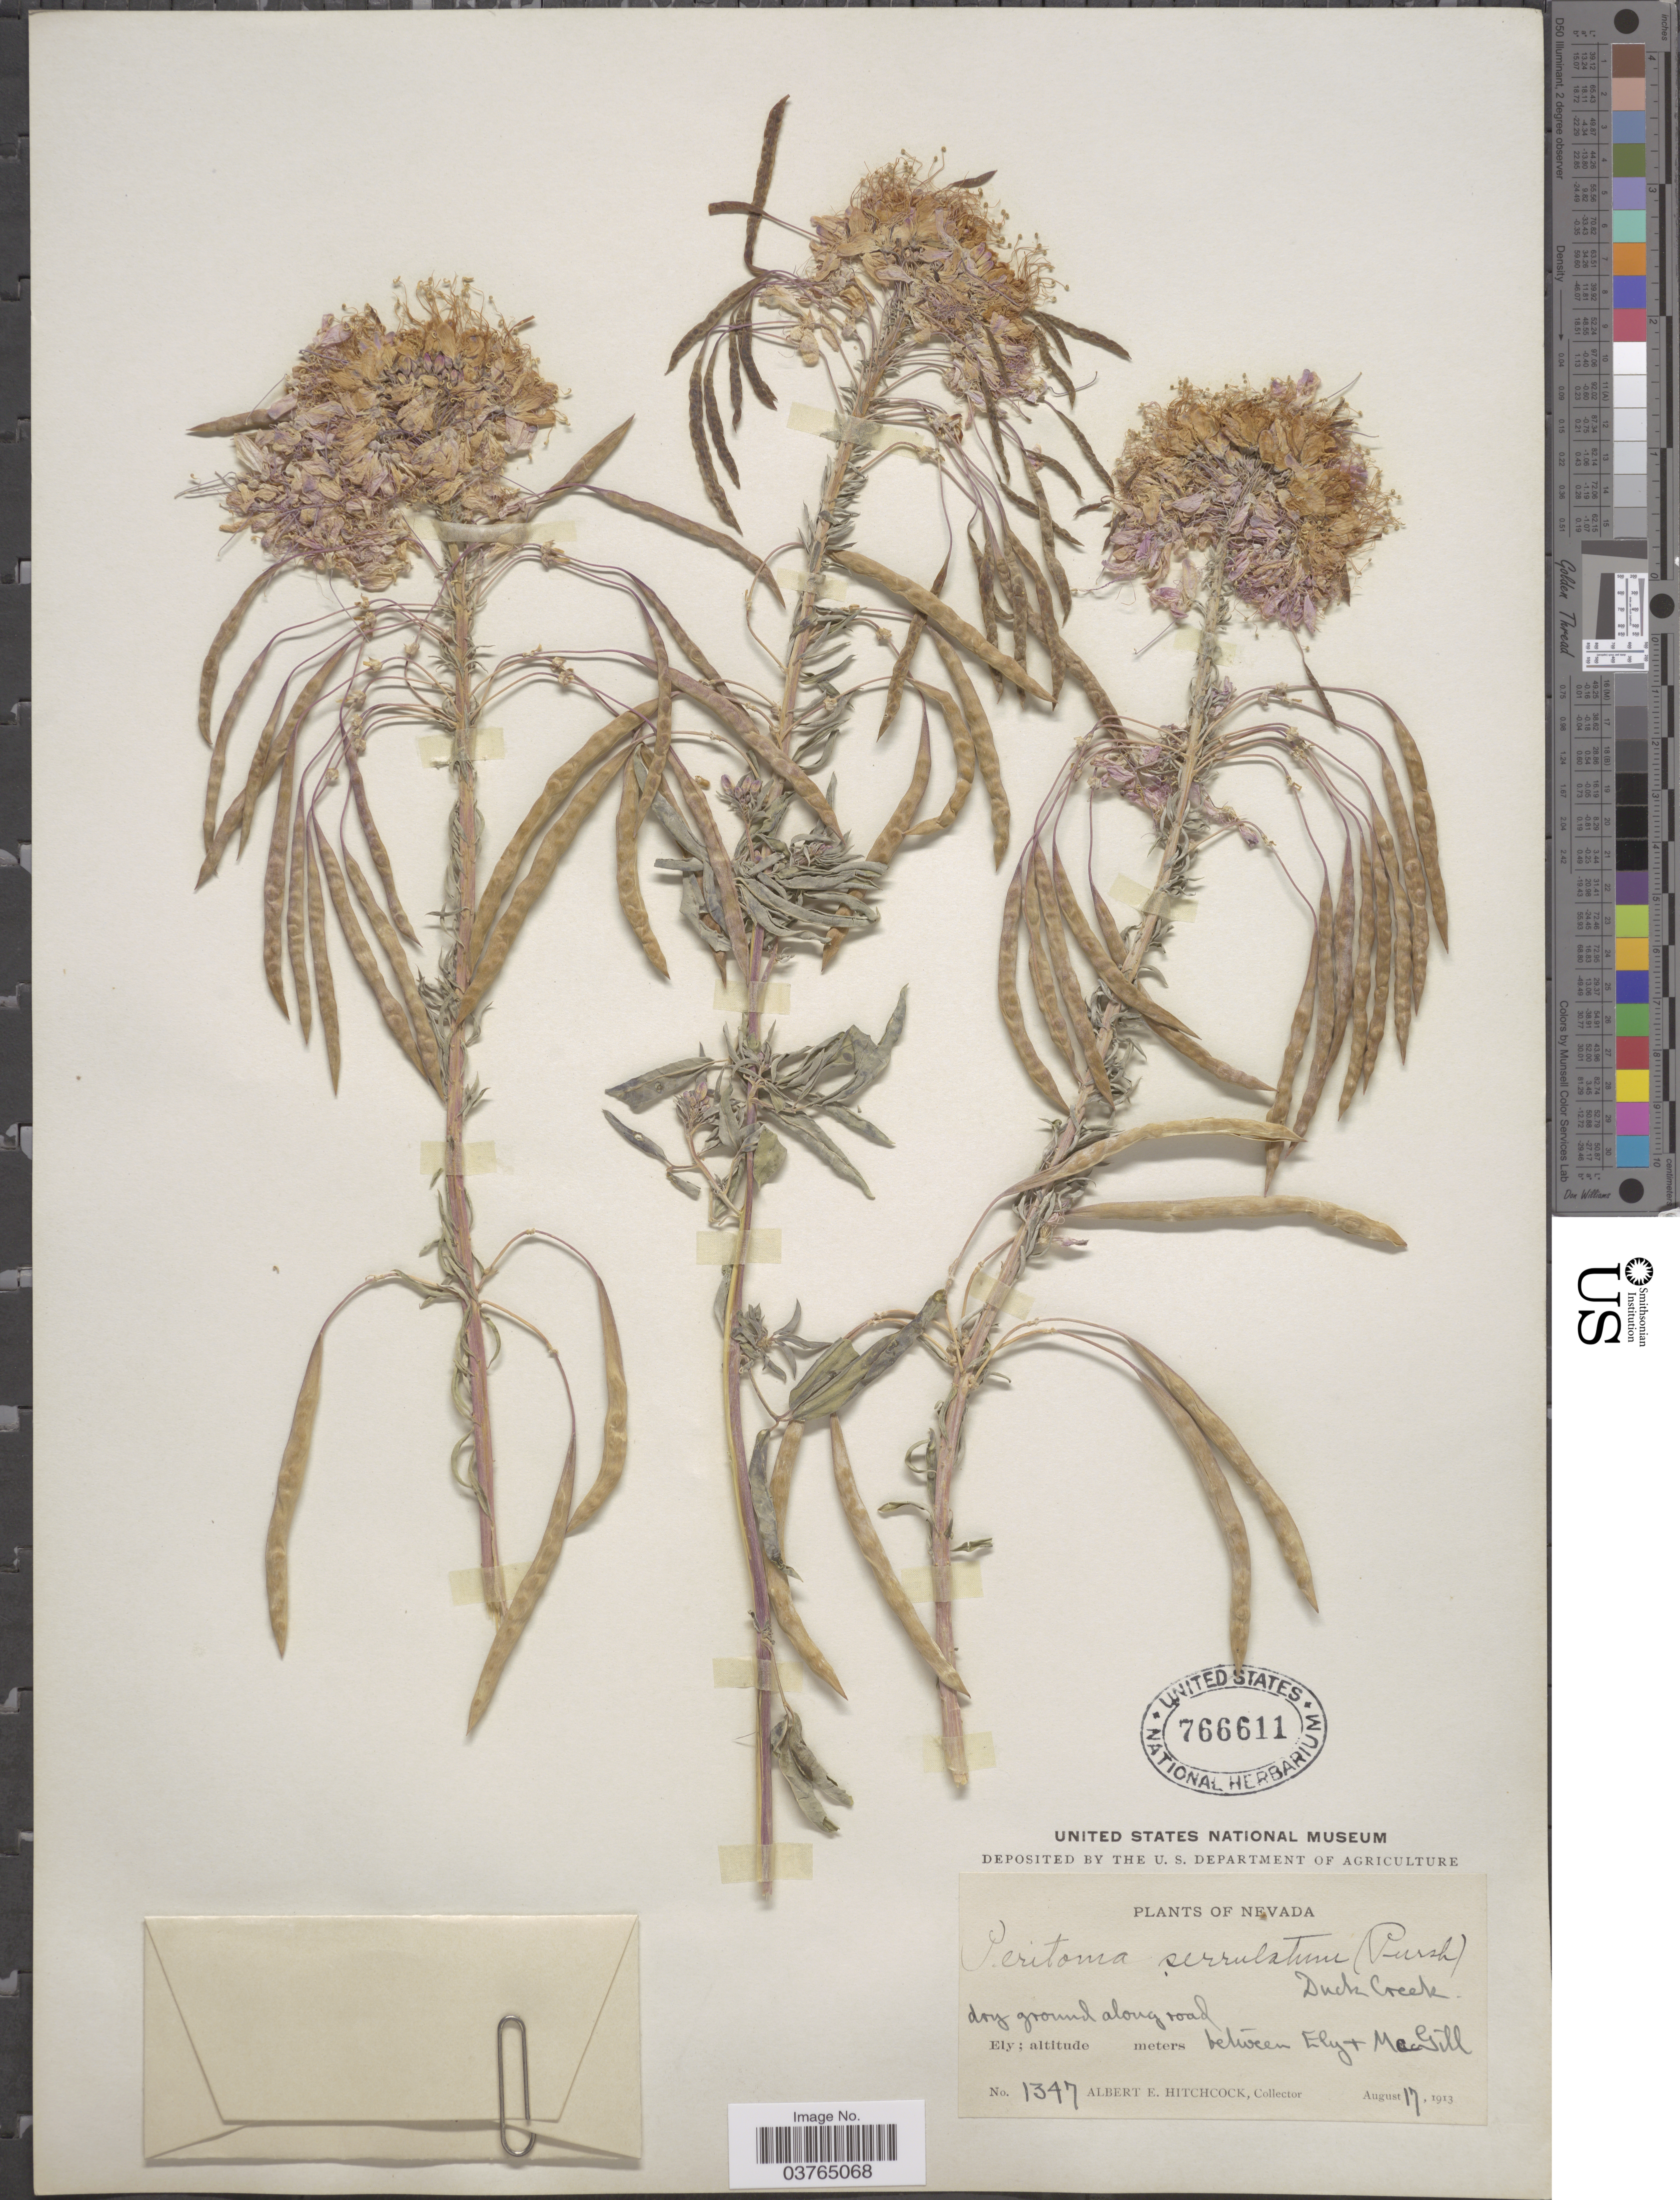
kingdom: Plantae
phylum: Tracheophyta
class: Magnoliopsida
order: Brassicales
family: Cleomaceae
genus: Cleomella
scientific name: Cleomella serrulata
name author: (Pursh) Roalson & J.C. Hall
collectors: A. Hitchcock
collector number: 1347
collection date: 1913-08-17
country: United States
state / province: Nevada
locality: Dry ground along road between Ely + McGill. Ely. Duck Creek.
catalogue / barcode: US 766611